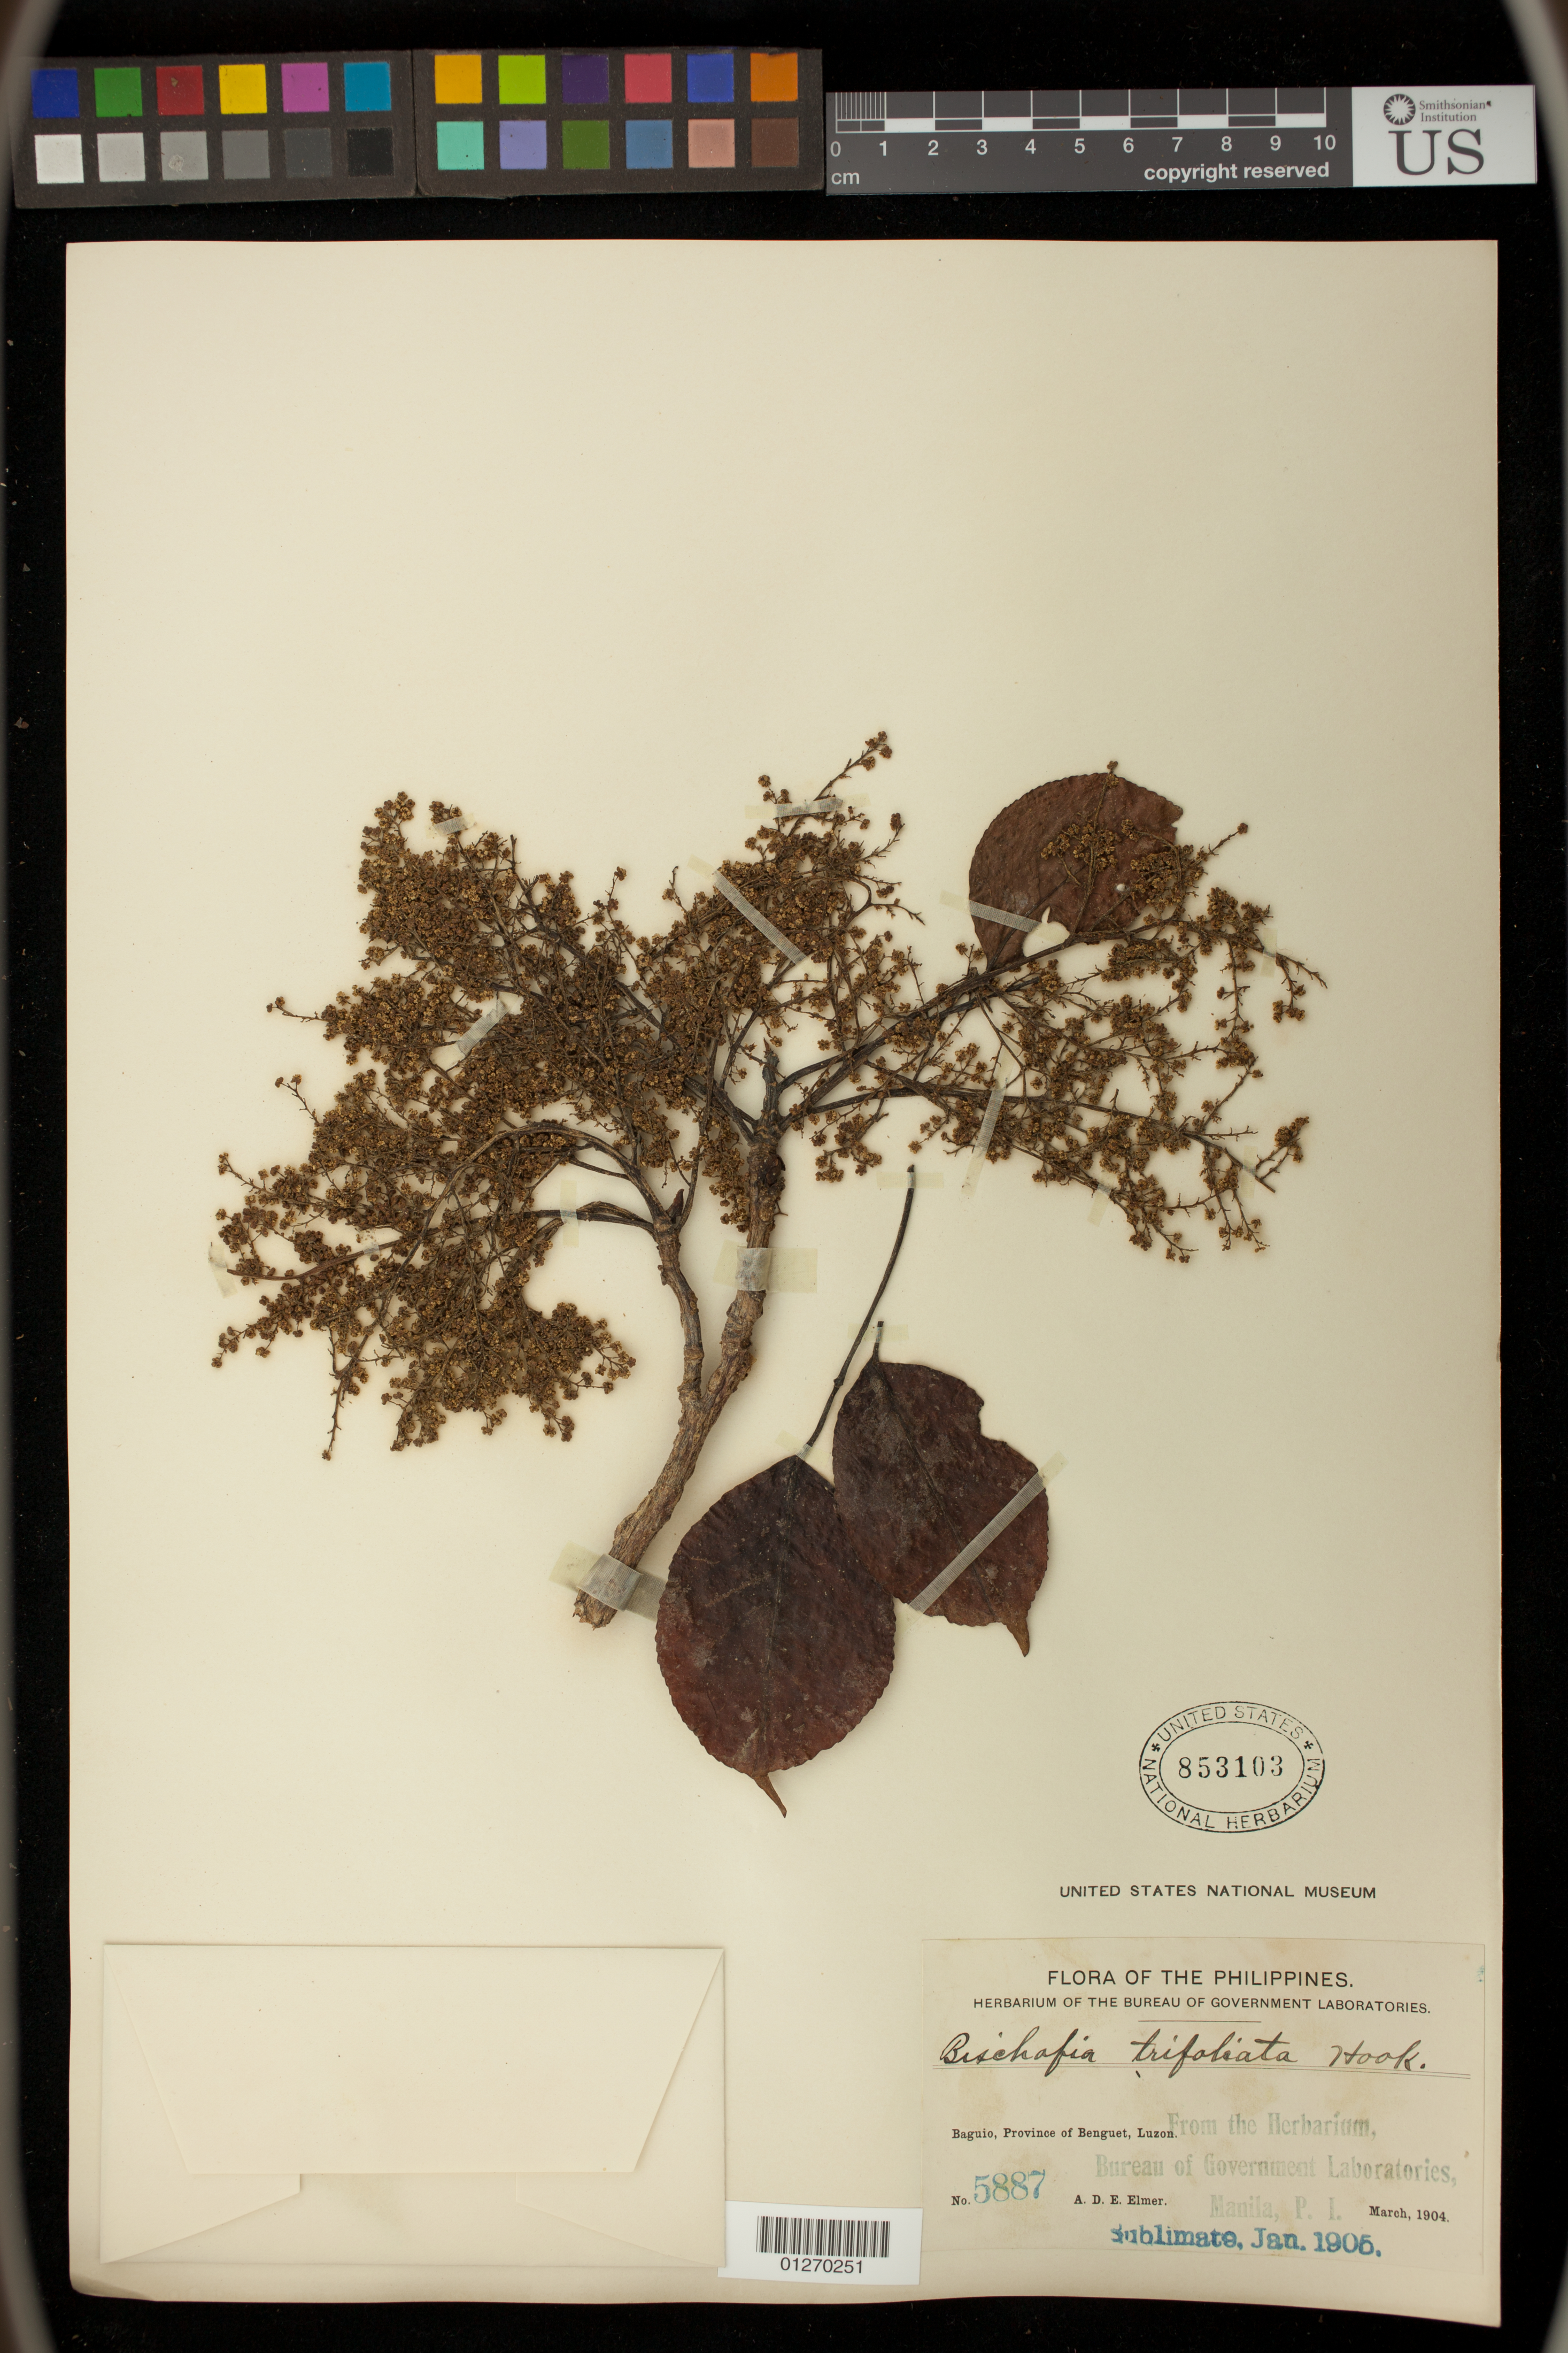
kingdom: Plantae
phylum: Tracheophyta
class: Magnoliopsida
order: Malpighiales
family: Phyllanthaceae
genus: Bischofia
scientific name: Bischofia javanica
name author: Blume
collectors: A. D. E. Elmer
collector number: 5887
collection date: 1904-03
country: Philippines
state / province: Cordillera (Administrative Region)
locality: Baguio, Province of Benguet, Luzon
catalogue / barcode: US 853103